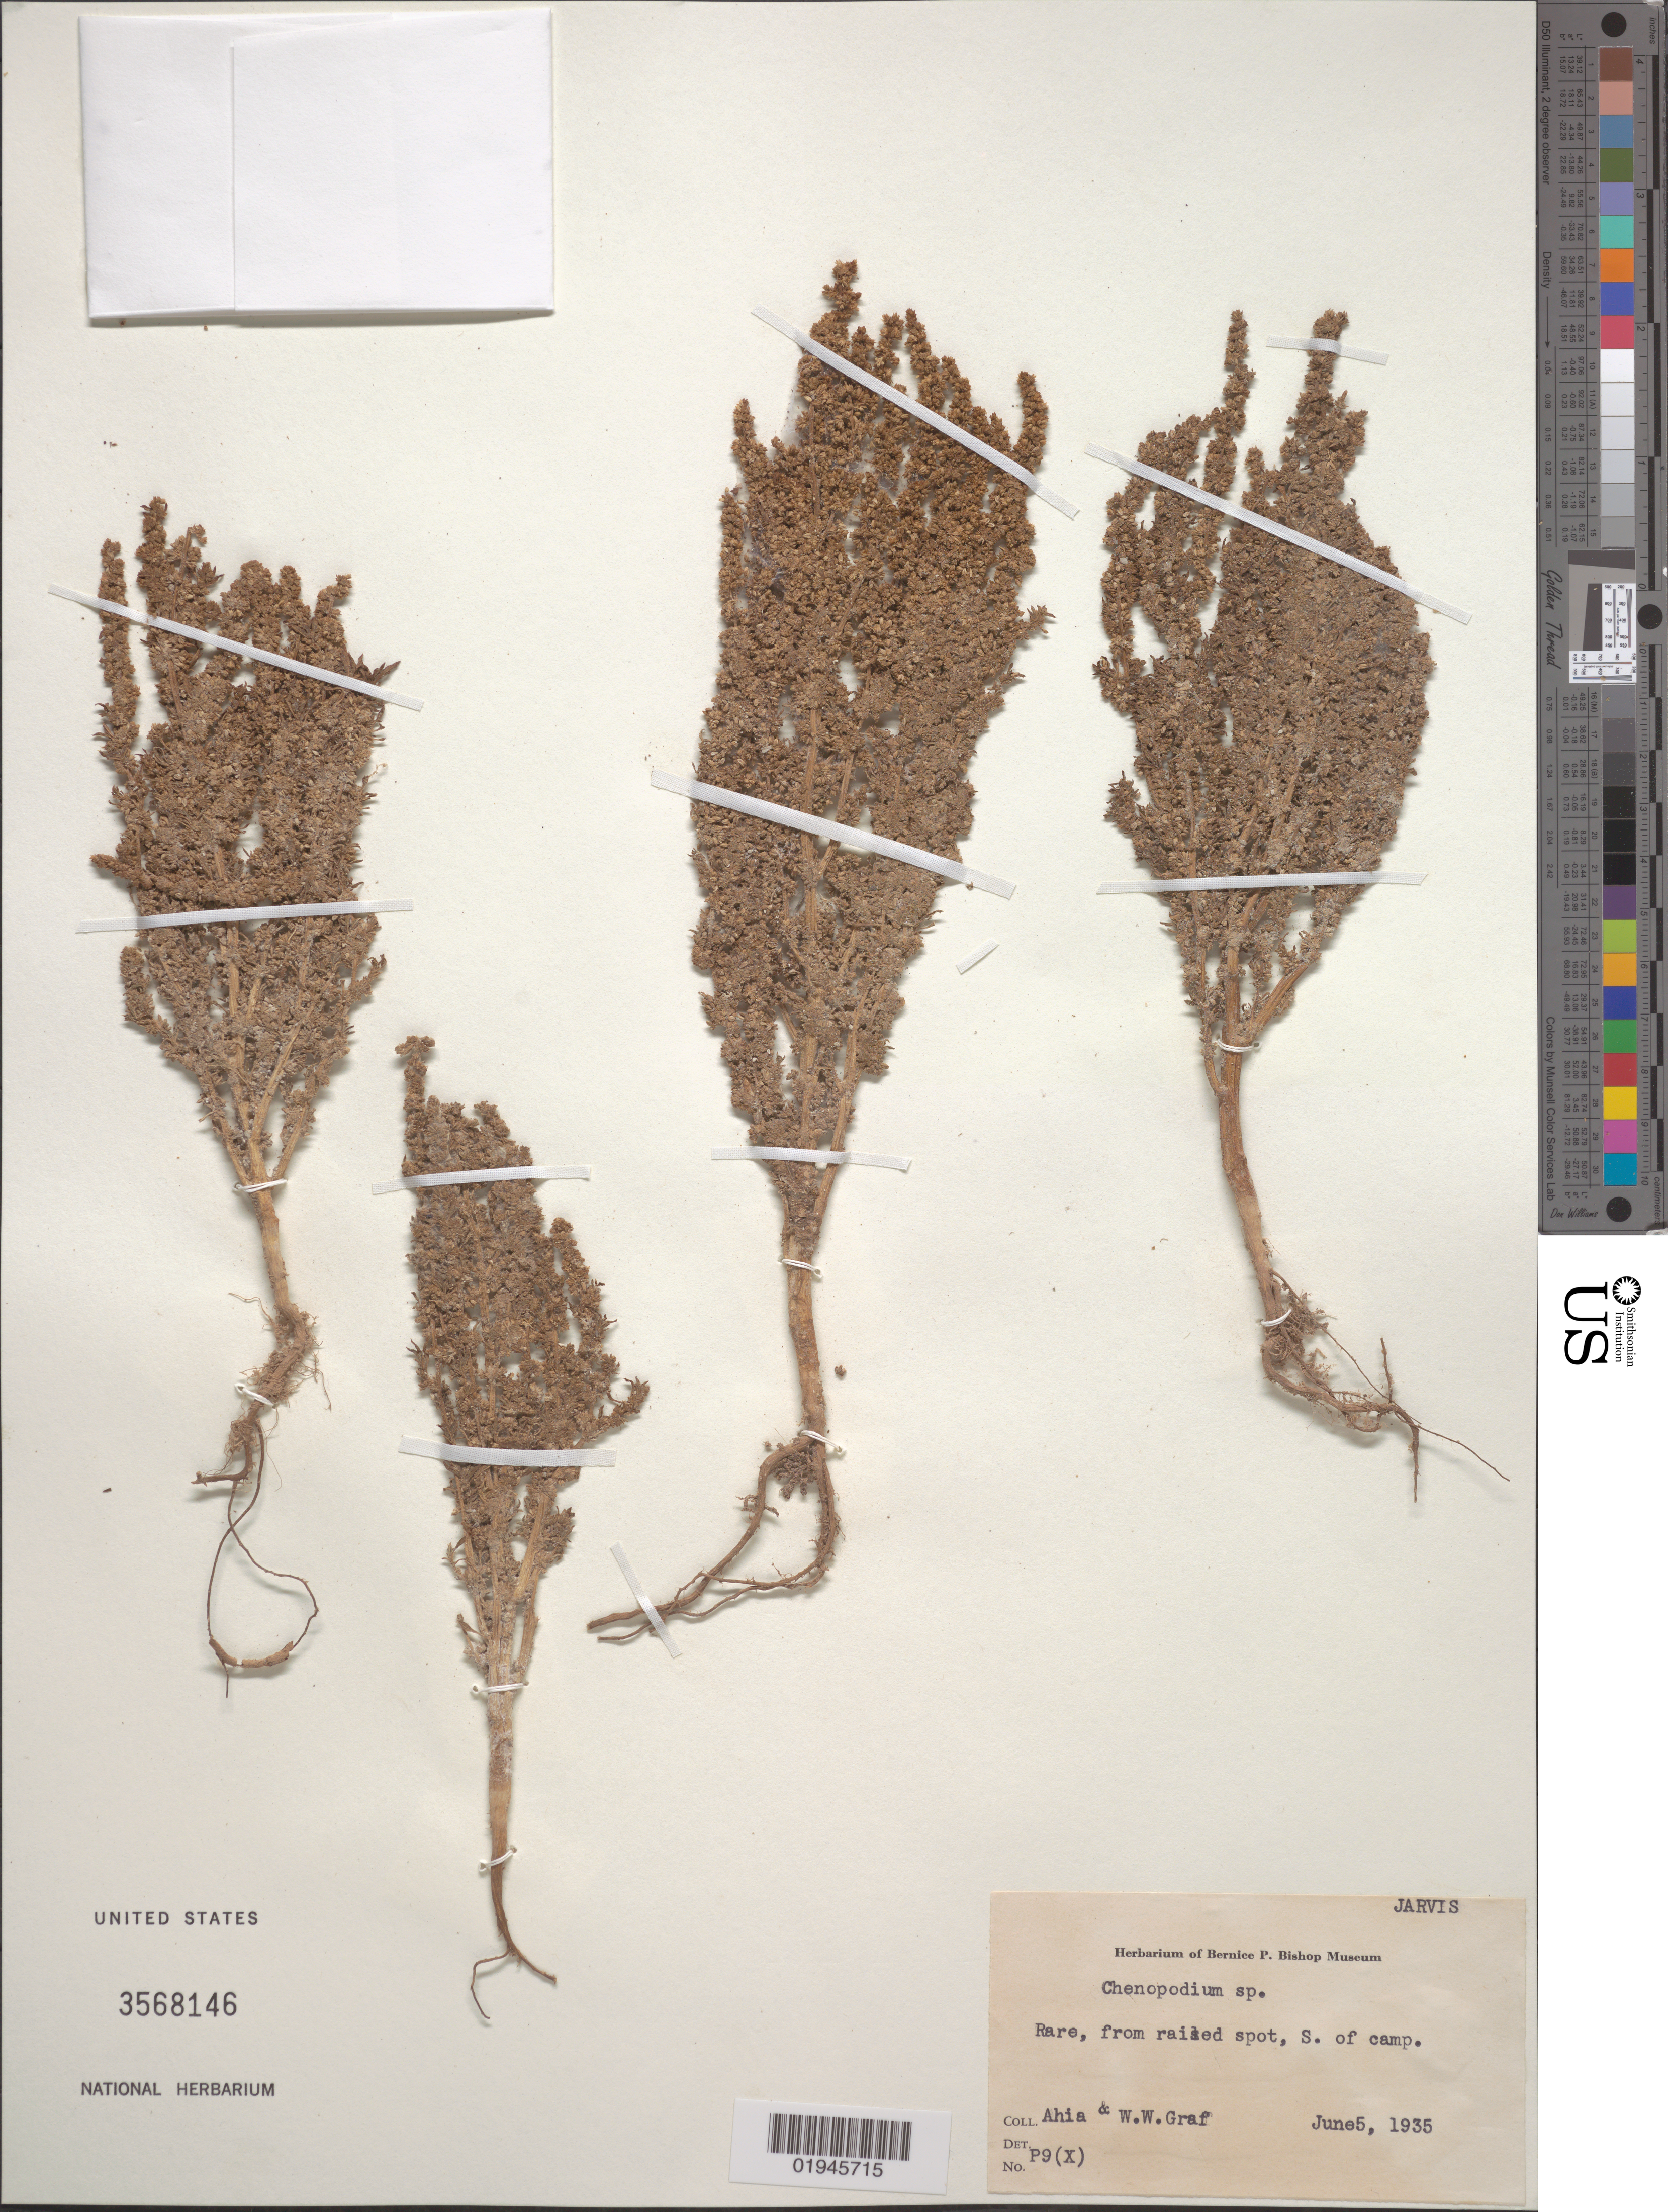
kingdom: Plantae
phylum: Tracheophyta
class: Magnoliopsida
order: Caryophyllales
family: Amaranthaceae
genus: Chenopodium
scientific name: Chenopodium sp.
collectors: -. Ahia & W. Graf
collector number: P9(X)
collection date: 1935-06-05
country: U.S. Administered Pacific Islands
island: Jarvis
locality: From raised spot, S. of camp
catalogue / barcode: US 3568146